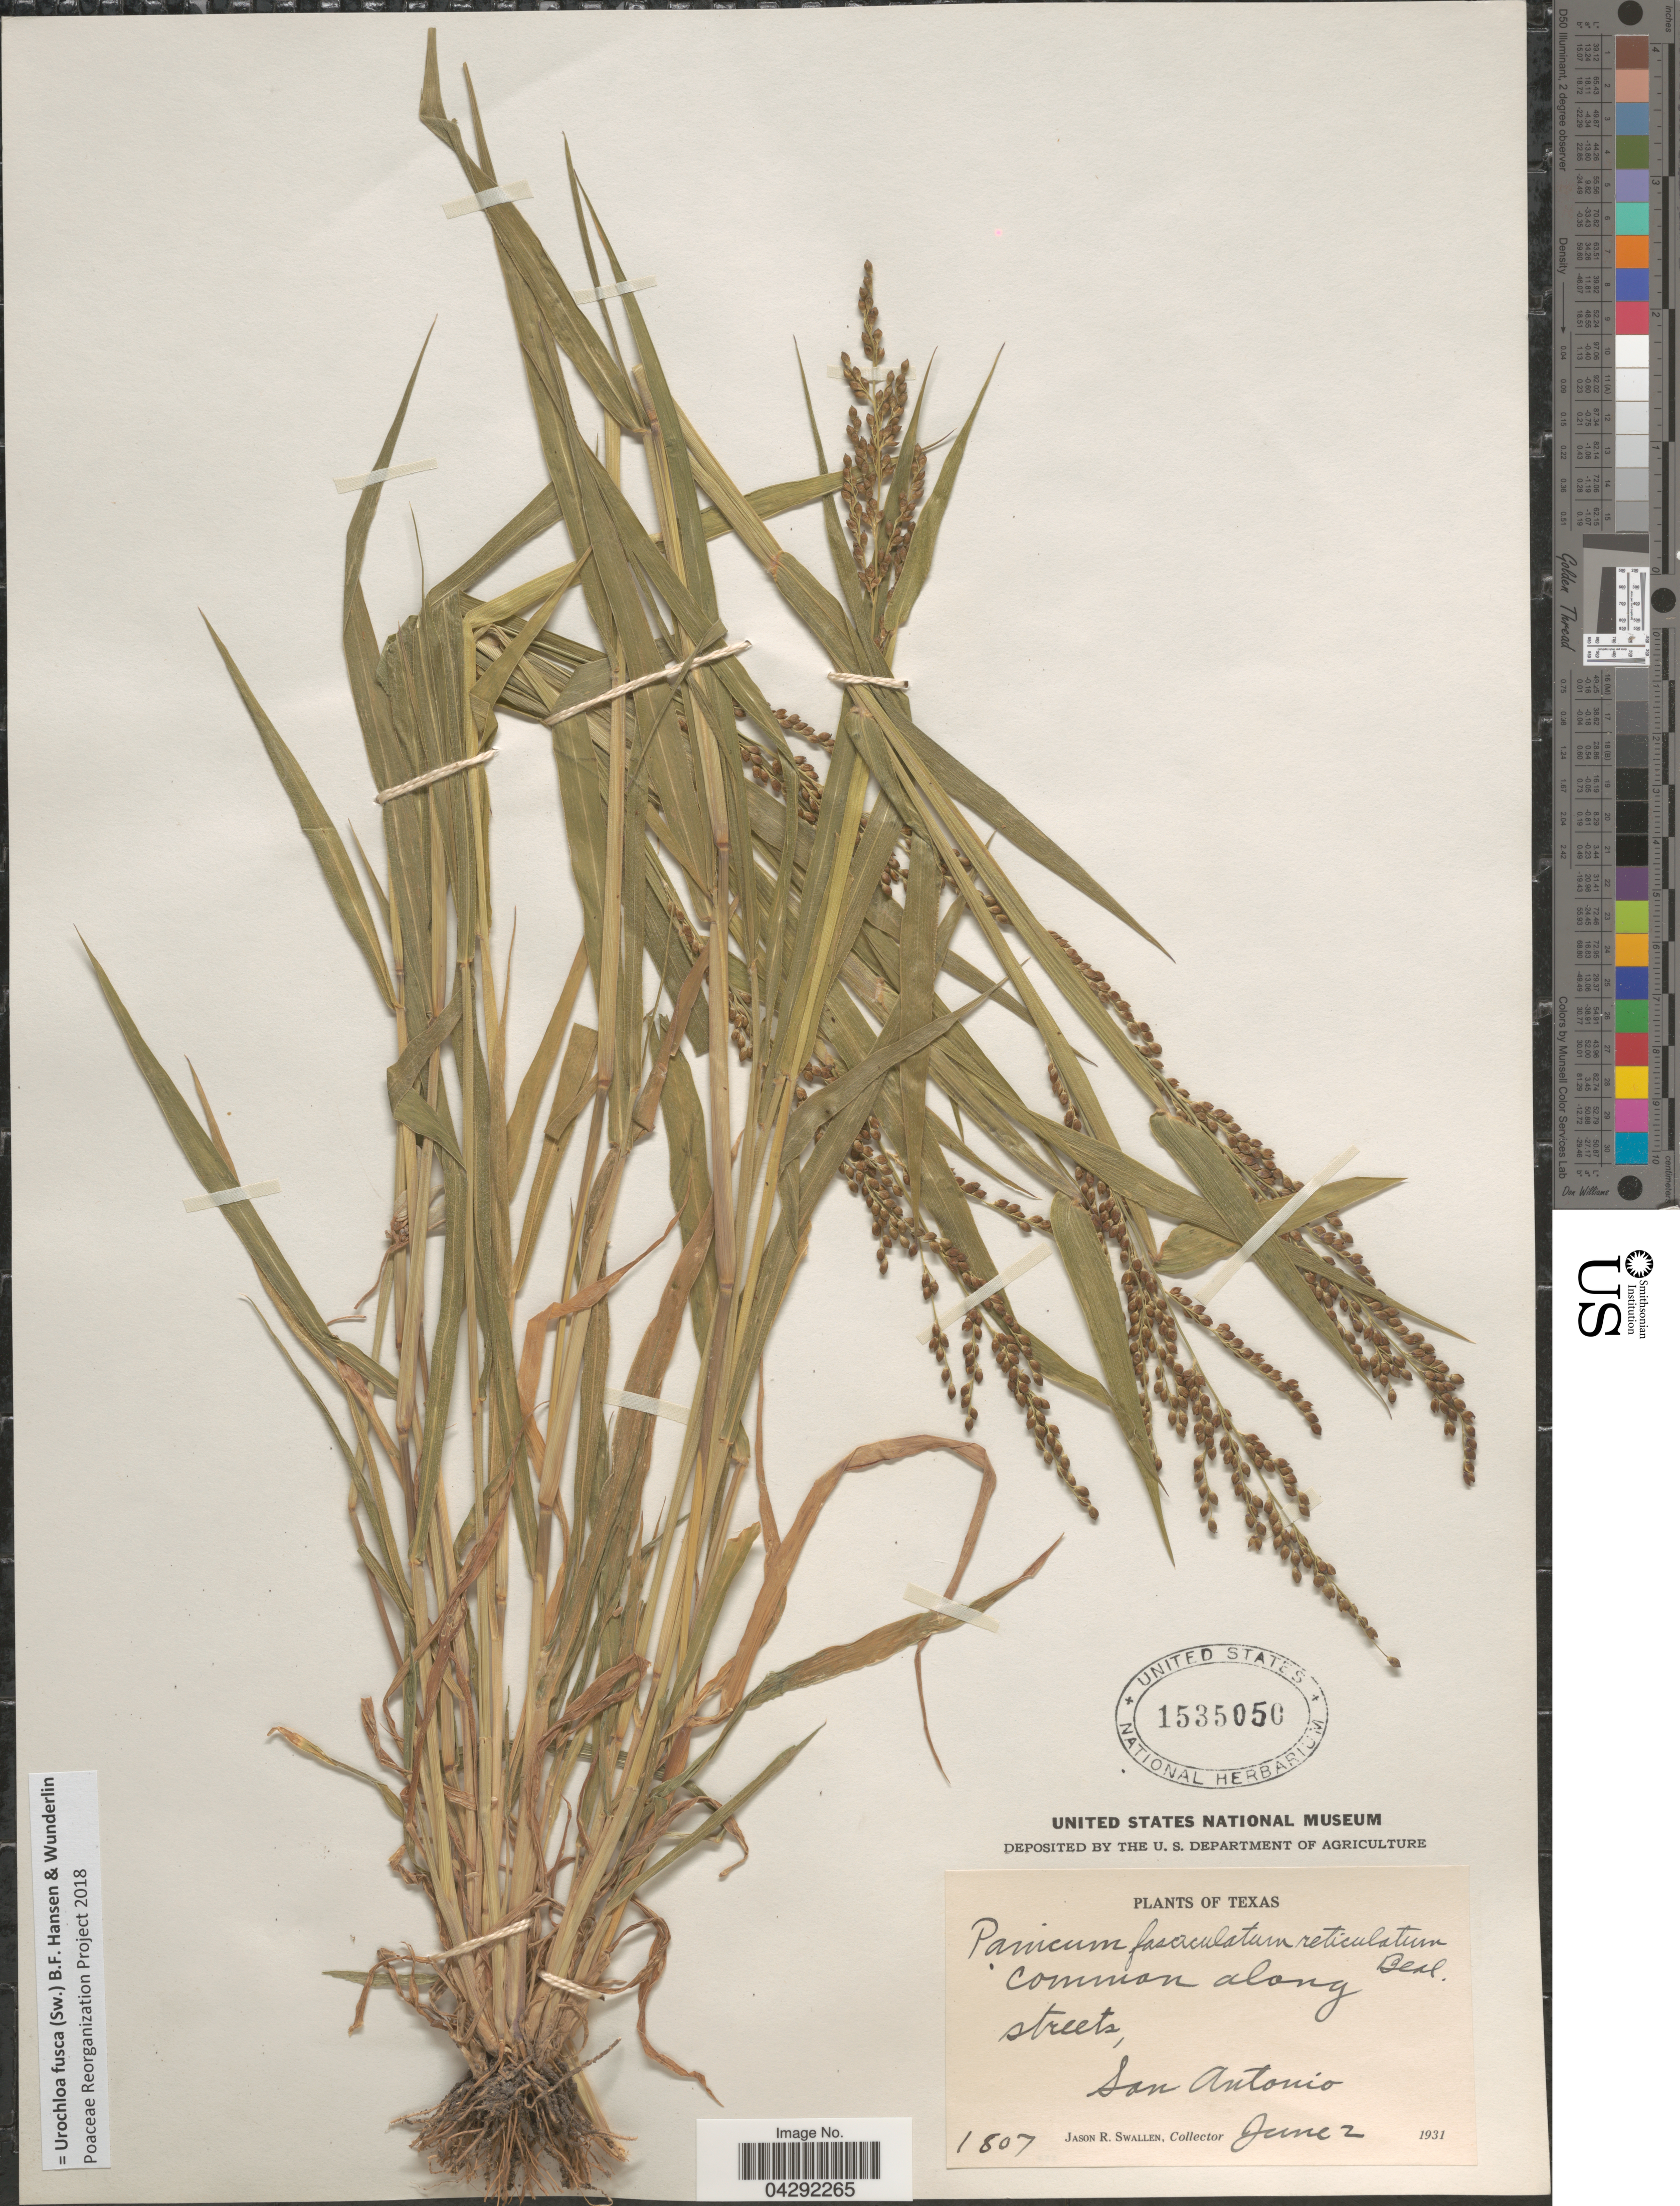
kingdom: Plantae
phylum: Tracheophyta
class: Liliopsida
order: Poales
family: Poaceae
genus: Urochloa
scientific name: Urochloa fusca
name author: (Sw.) B.F. Hansen & Wunderlin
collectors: J. R. Swallen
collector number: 1807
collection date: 1931-06-02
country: United States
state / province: Texas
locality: Common along streets, San Antonio.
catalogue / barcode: US 1535050